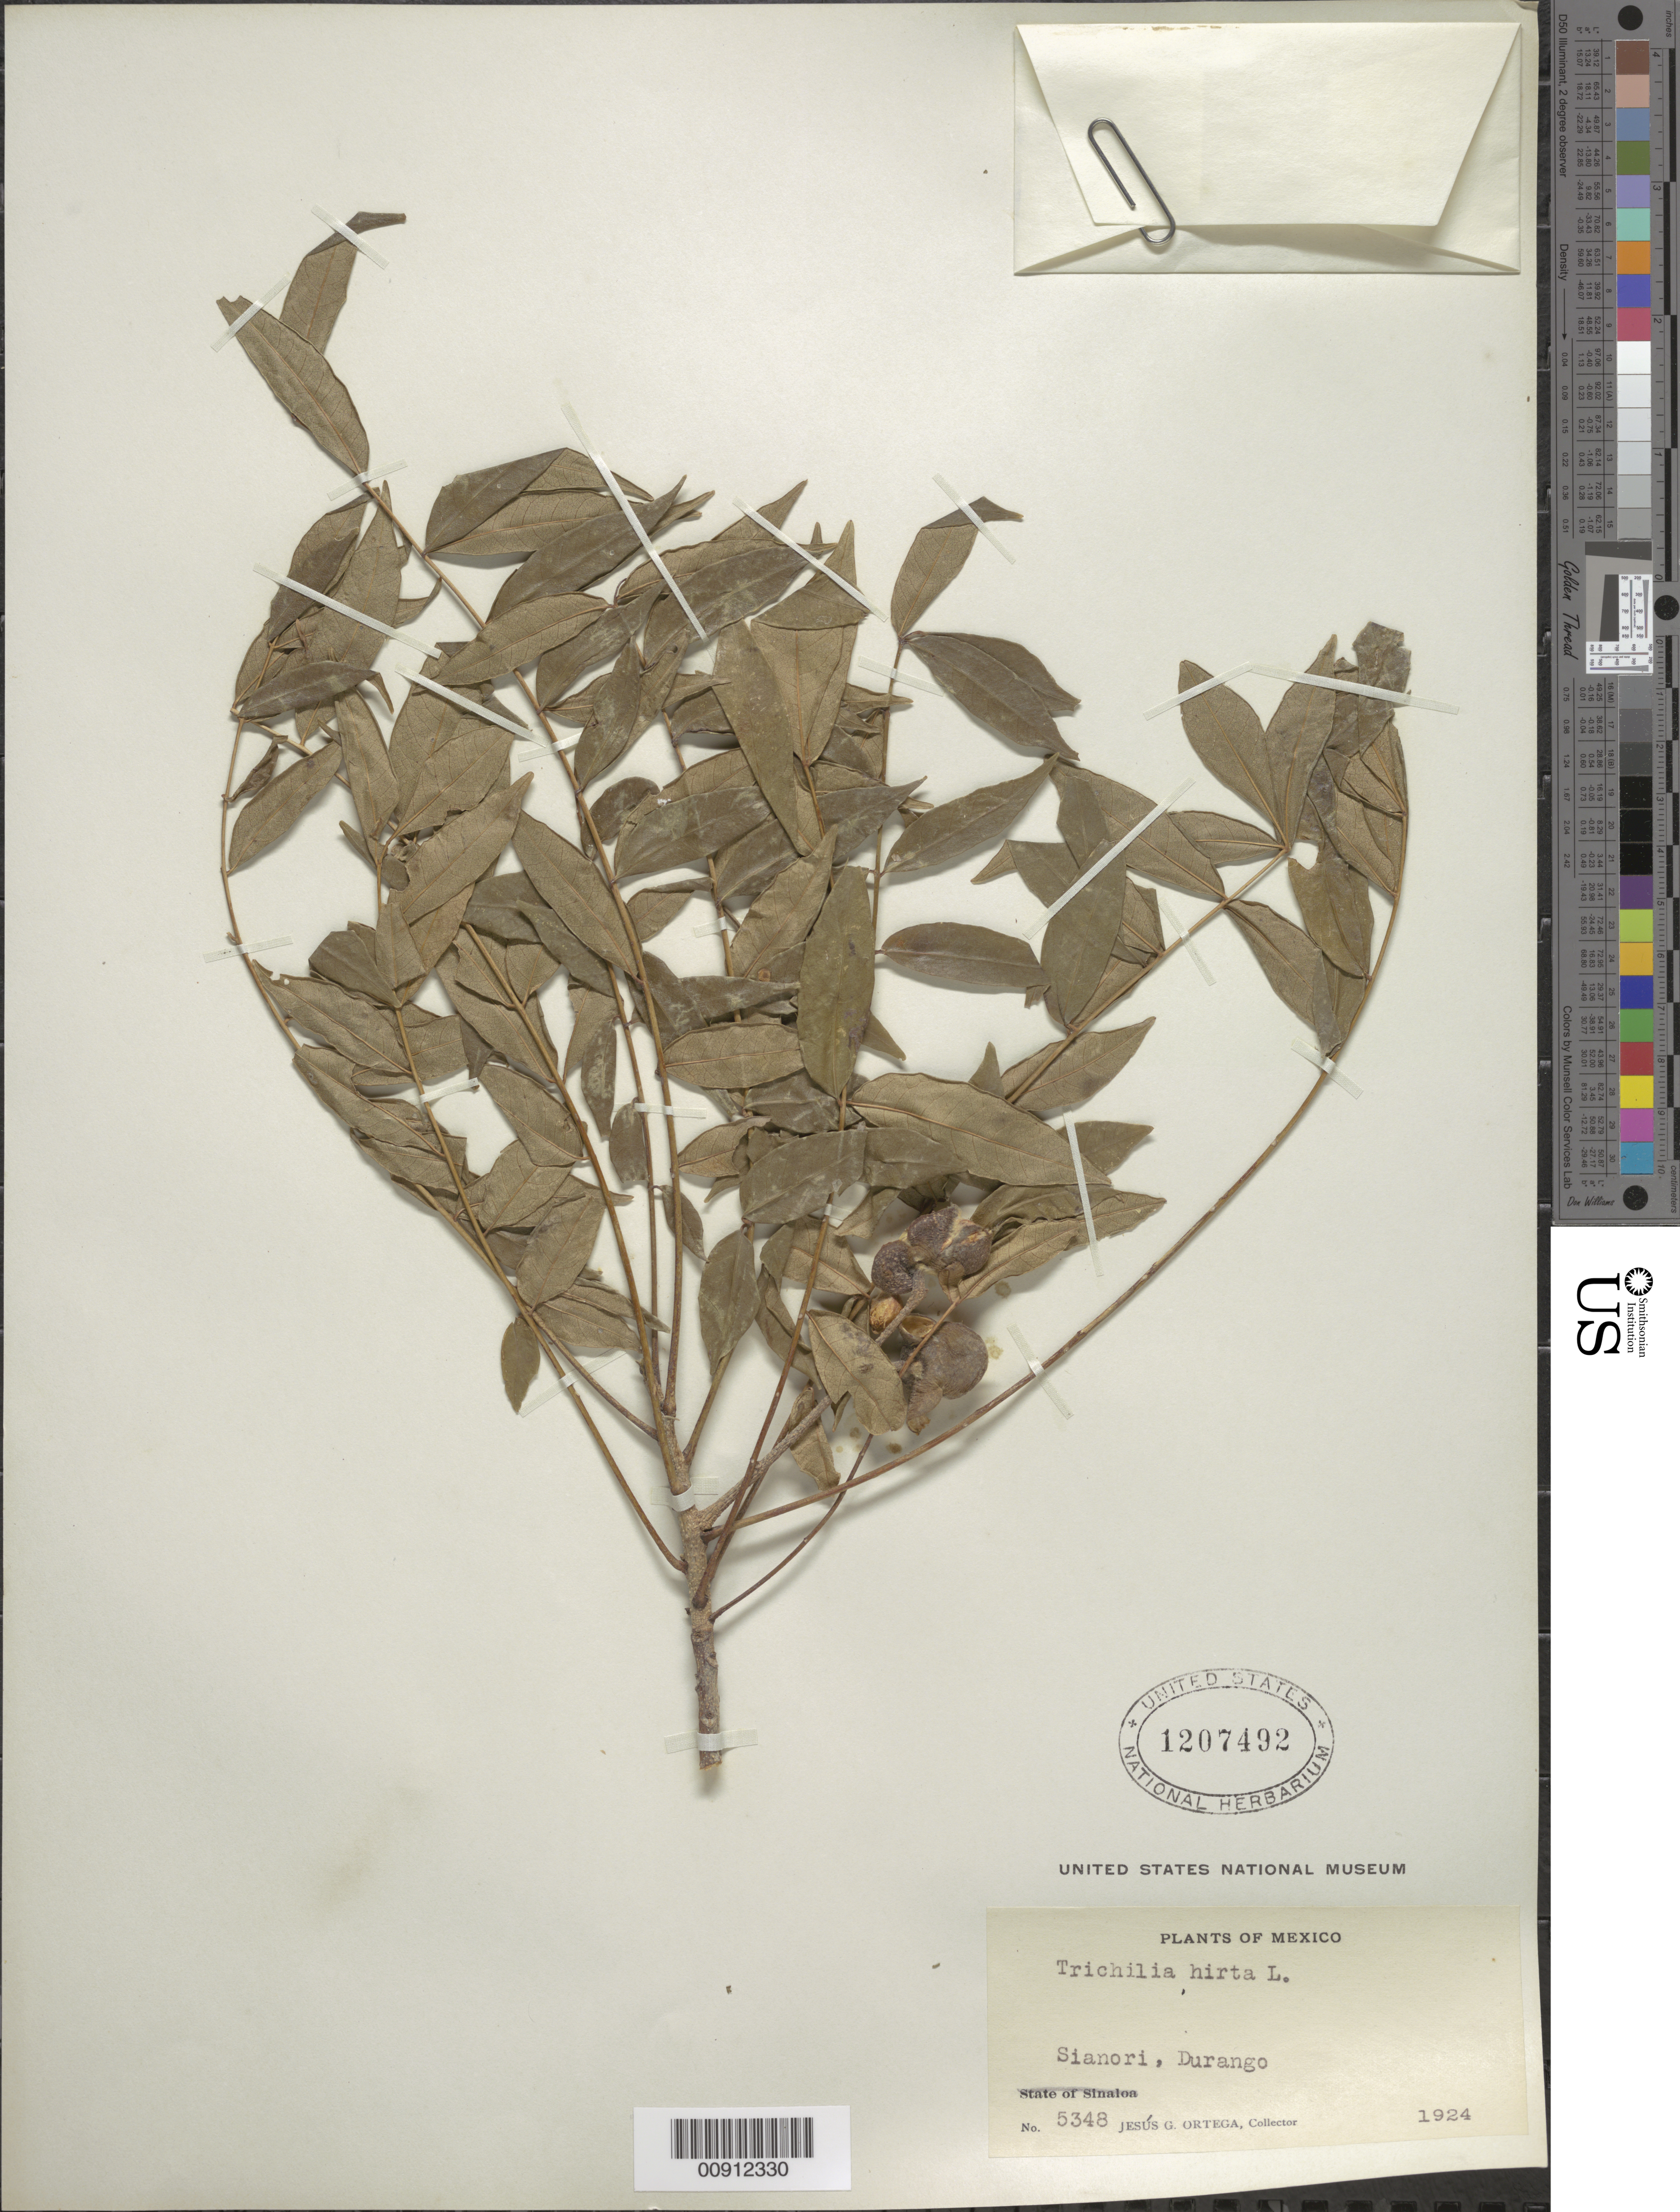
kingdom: Plantae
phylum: Tracheophyta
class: Magnoliopsida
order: Sapindales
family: Meliaceae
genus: Trichilia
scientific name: Trichilia hirta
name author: L.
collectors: J. Ortega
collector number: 5348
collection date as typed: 1924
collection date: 1924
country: Mexico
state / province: Durango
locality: Sianori, Durango.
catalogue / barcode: US 1207492